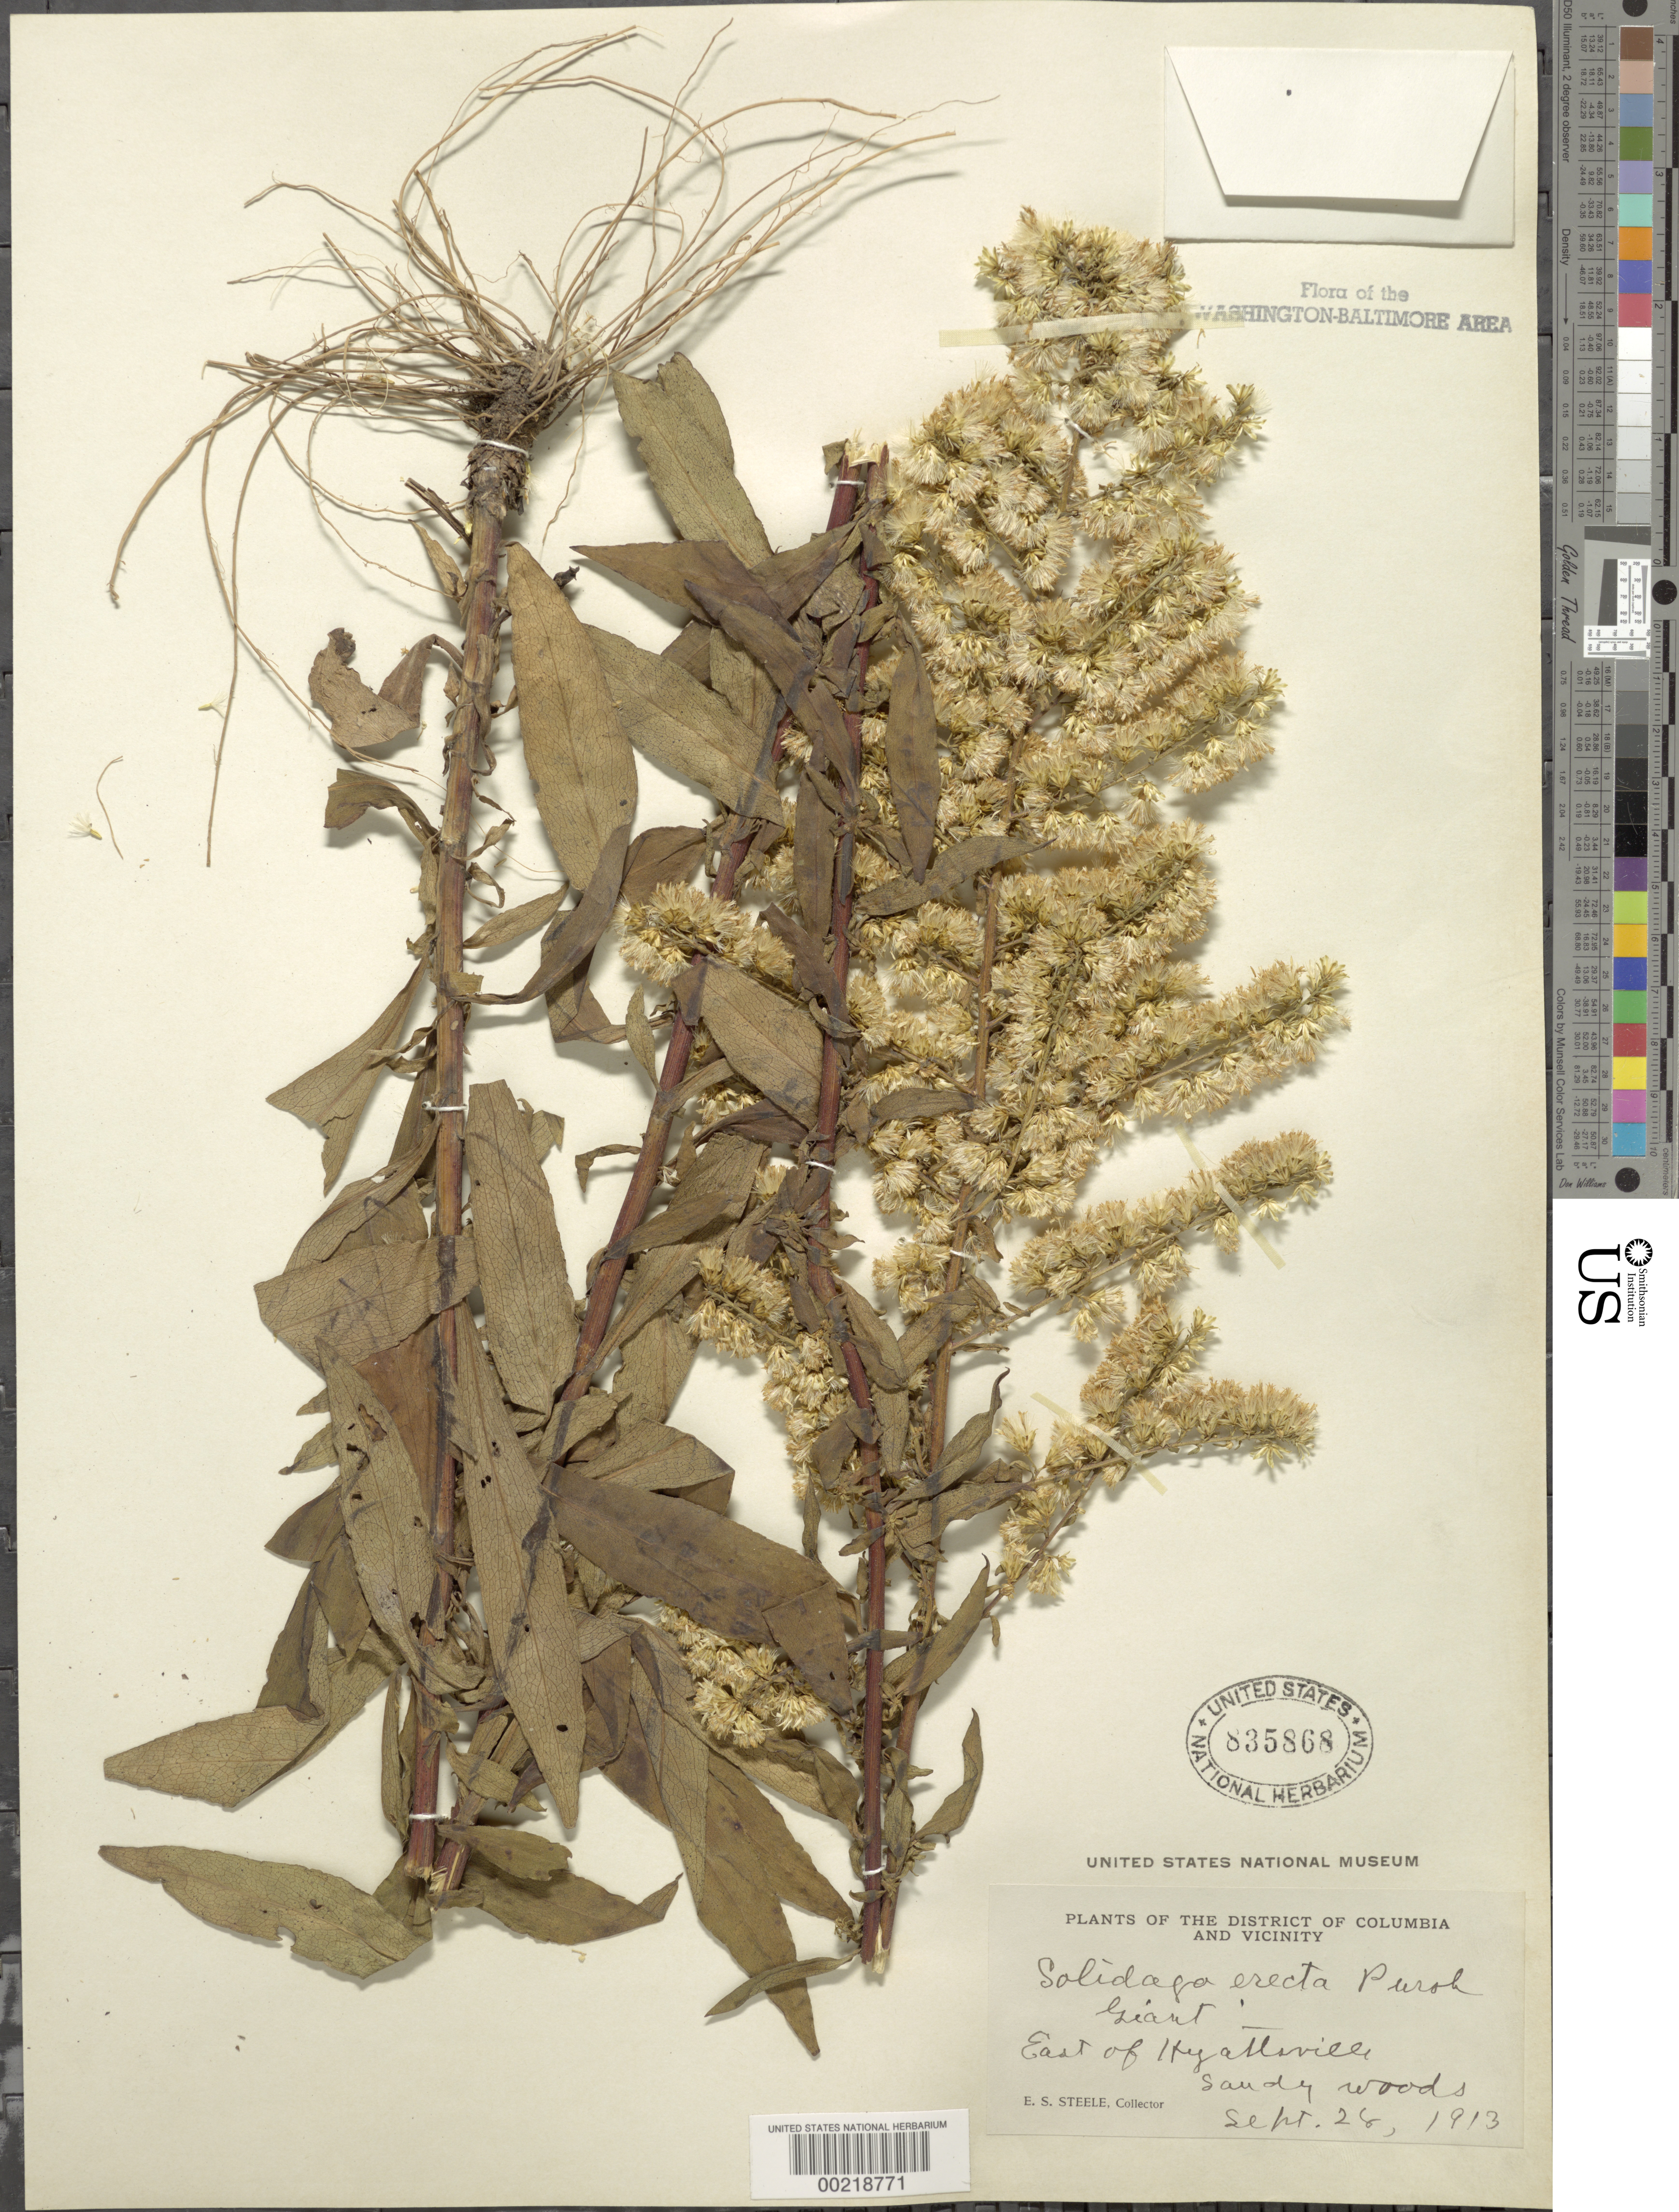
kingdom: Plantae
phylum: Tracheophyta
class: Magnoliopsida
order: Asterales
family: Asteraceae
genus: Solidago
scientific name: Solidago erecta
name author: Pursh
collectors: E. Steele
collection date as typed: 28 Sep 1913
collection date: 1913-09-28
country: United States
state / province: Maryland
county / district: Prince George's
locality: East of Hyattsville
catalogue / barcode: US 835868